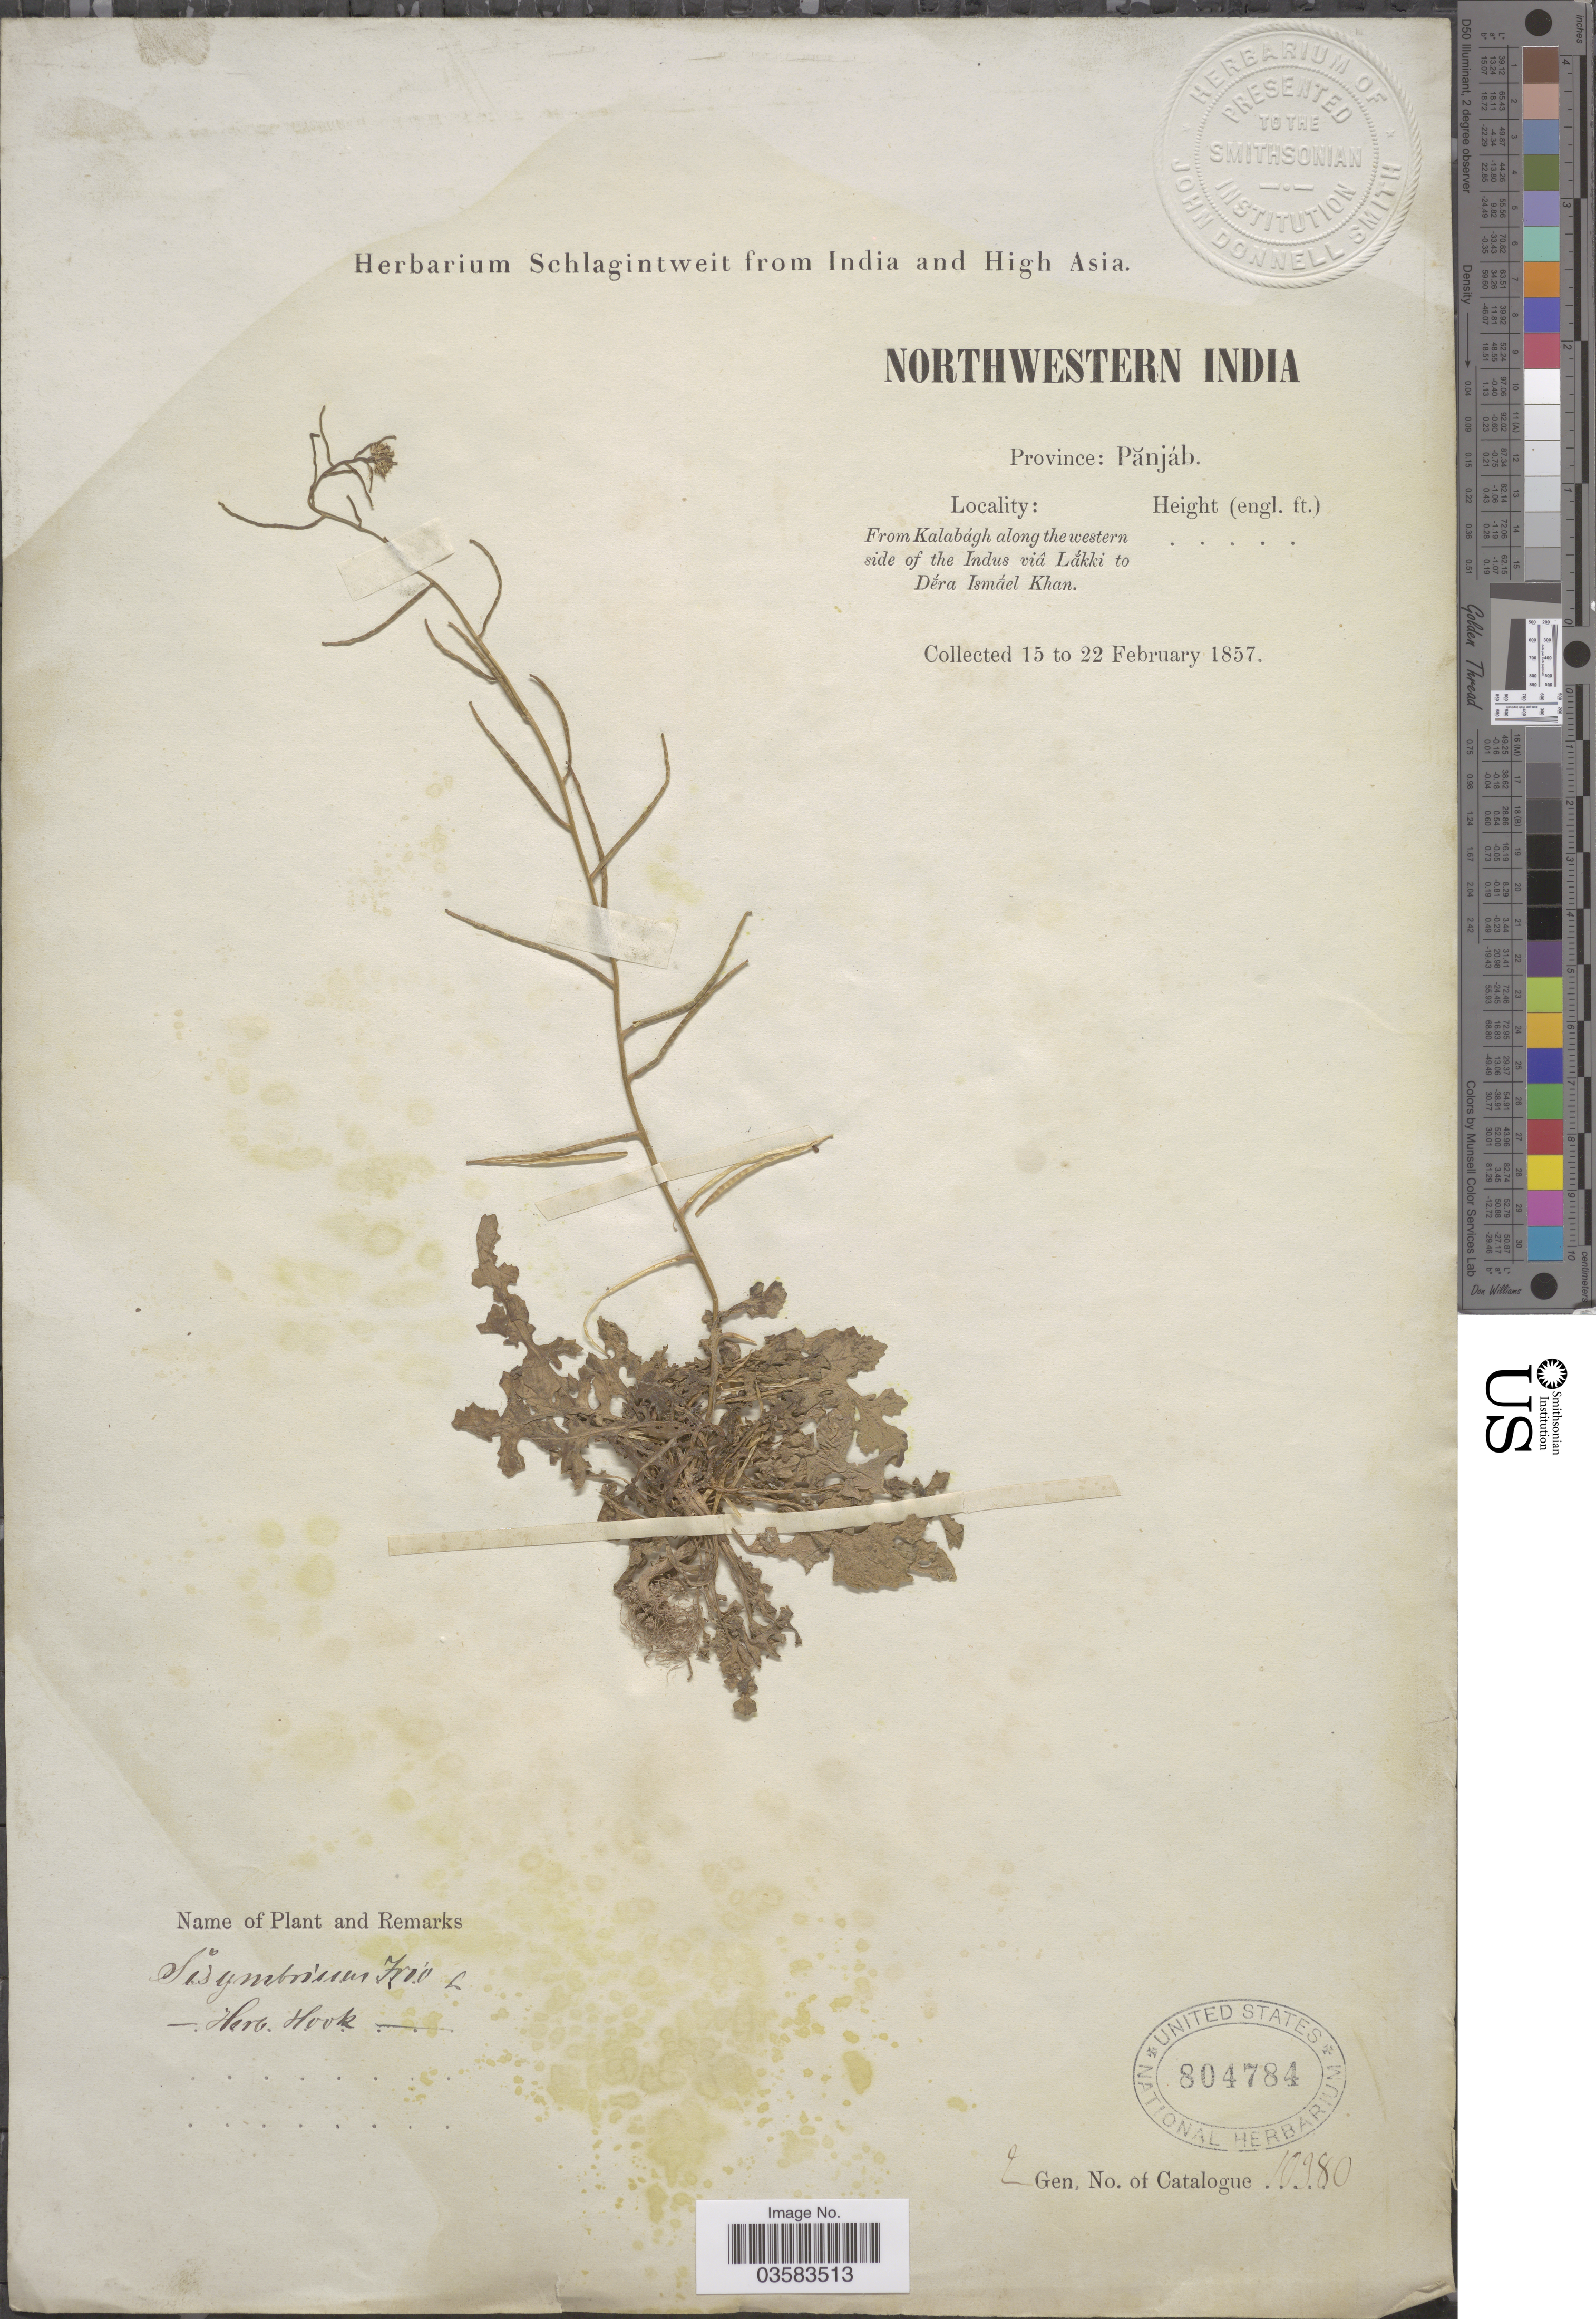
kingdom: Plantae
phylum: Tracheophyta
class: Magnoliopsida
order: Brassicales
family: Brassicaceae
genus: Sisymbrium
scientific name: Sisymbrium irio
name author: L.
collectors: ex herb. Schlagintweit from India and High Asia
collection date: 1857-02-15/1857-02-22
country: India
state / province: Punjab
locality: Northwestern India. Province: Panjáb. From Kalabágh along the western side of the Indus viâ Lakki to Déra Ismáel Khan.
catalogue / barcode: US 804784